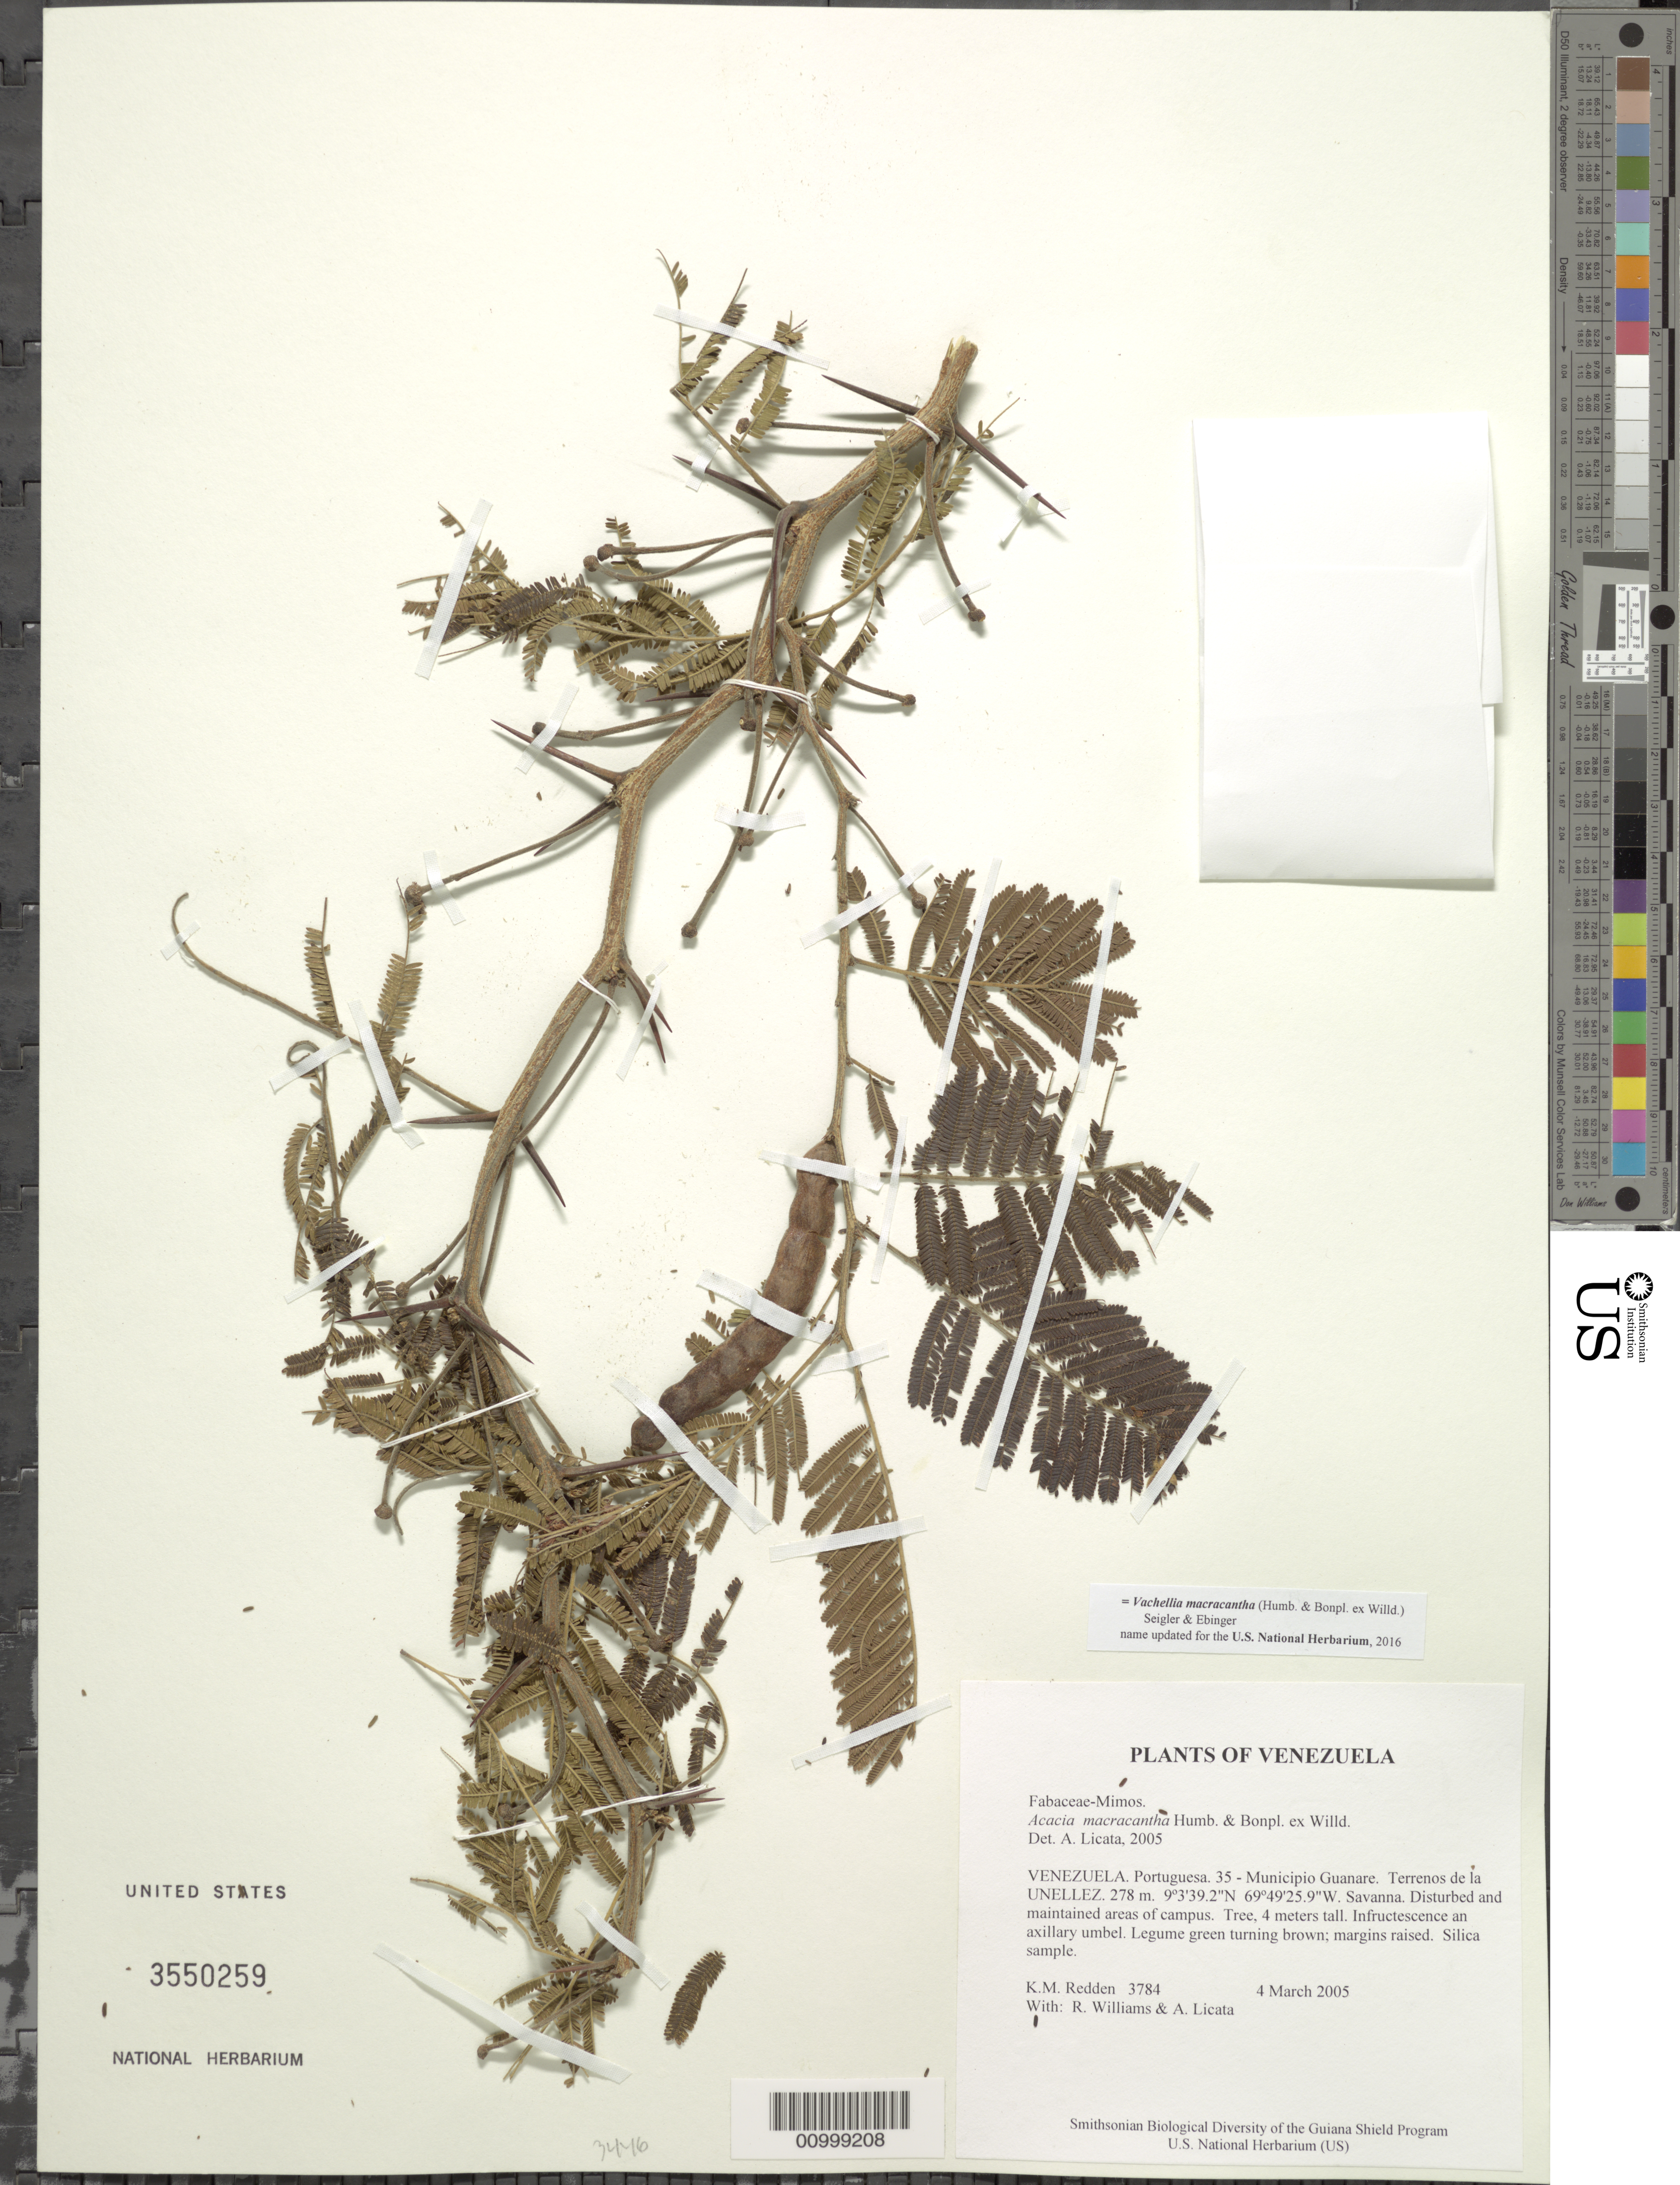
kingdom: Plantae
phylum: Tracheophyta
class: Magnoliopsida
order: Fabales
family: Fabaceae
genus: Vachellia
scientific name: Vachellia macracantha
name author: (Humb. & Bonpl. ex Willd.) Seigler & Ebinger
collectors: K. M. Redden, R. Williams & A. Licata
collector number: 3784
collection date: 2005-03-04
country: Venezuela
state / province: Portuguesa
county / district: Guanare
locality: Terrenos de la UNELLEZ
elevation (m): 278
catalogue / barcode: US 3550259